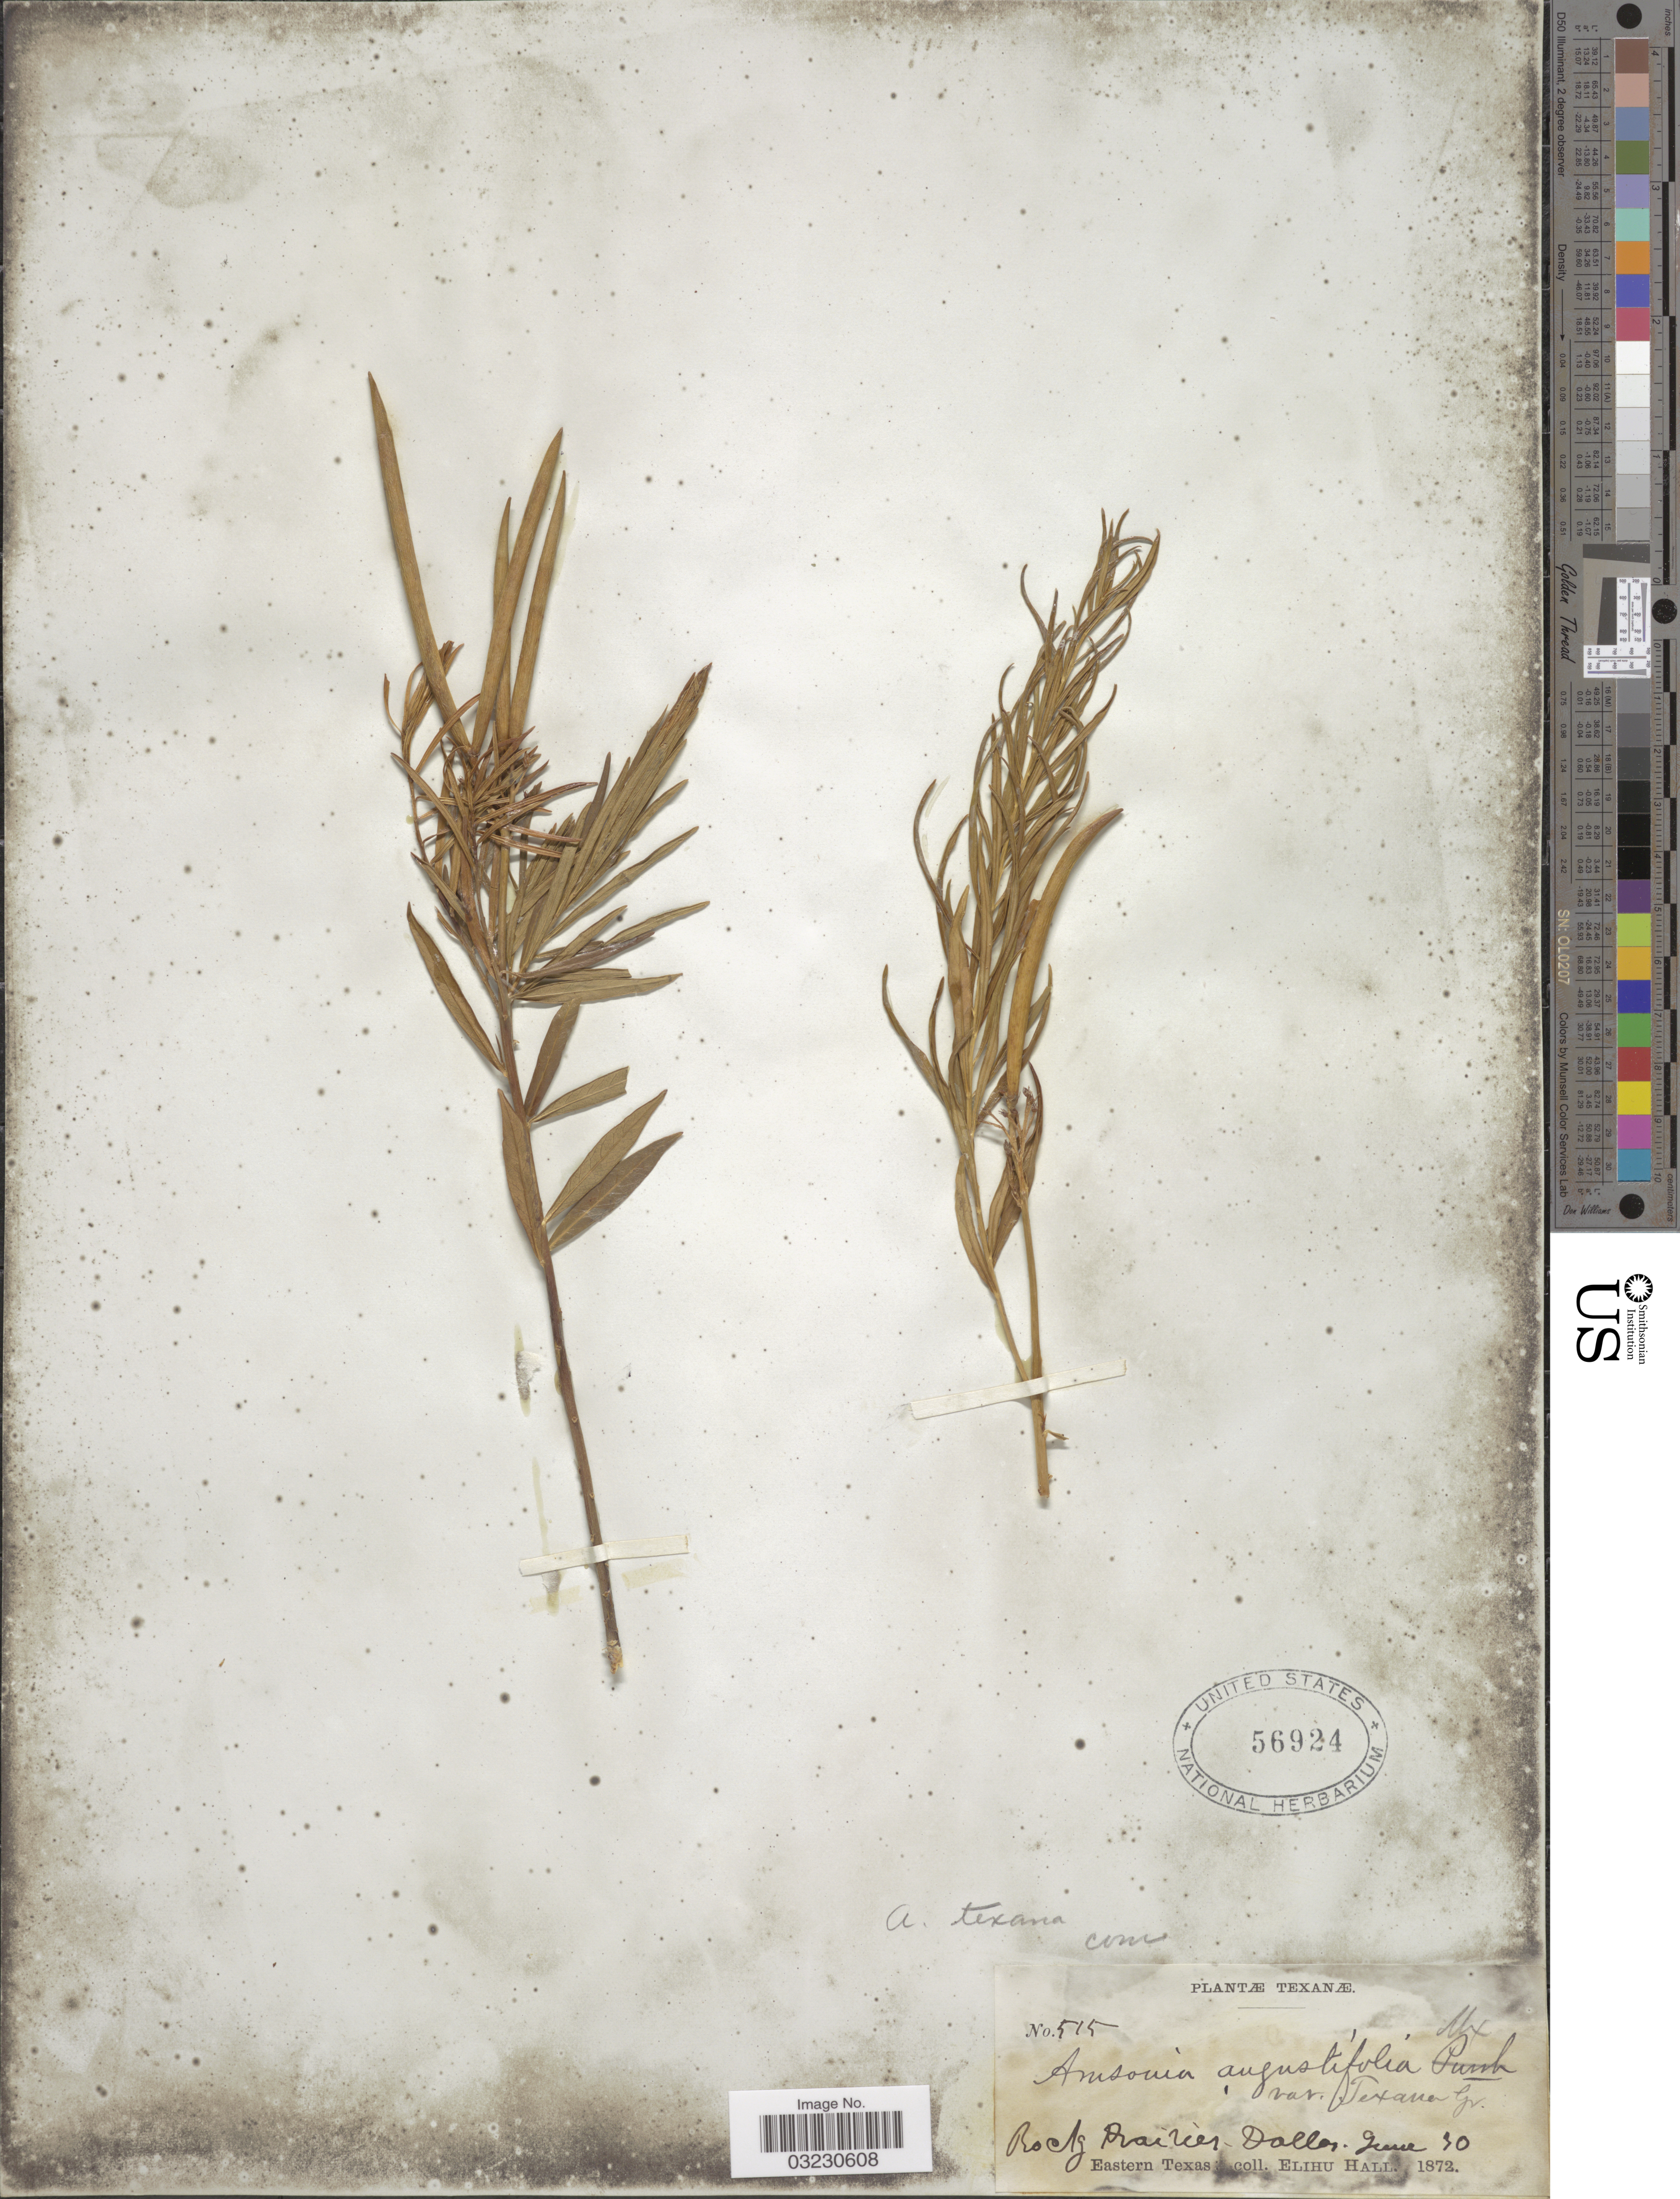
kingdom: Plantae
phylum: Tracheophyta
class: Magnoliopsida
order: Gentianales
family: Apocynaceae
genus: Amsonia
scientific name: Amsonia texana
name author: (A. Gray) A. Heller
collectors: E. Hall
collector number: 515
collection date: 1872-06-30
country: United States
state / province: Texas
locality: Rocky Prairies, Dallas, Eastern Texas.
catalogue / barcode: US 56924